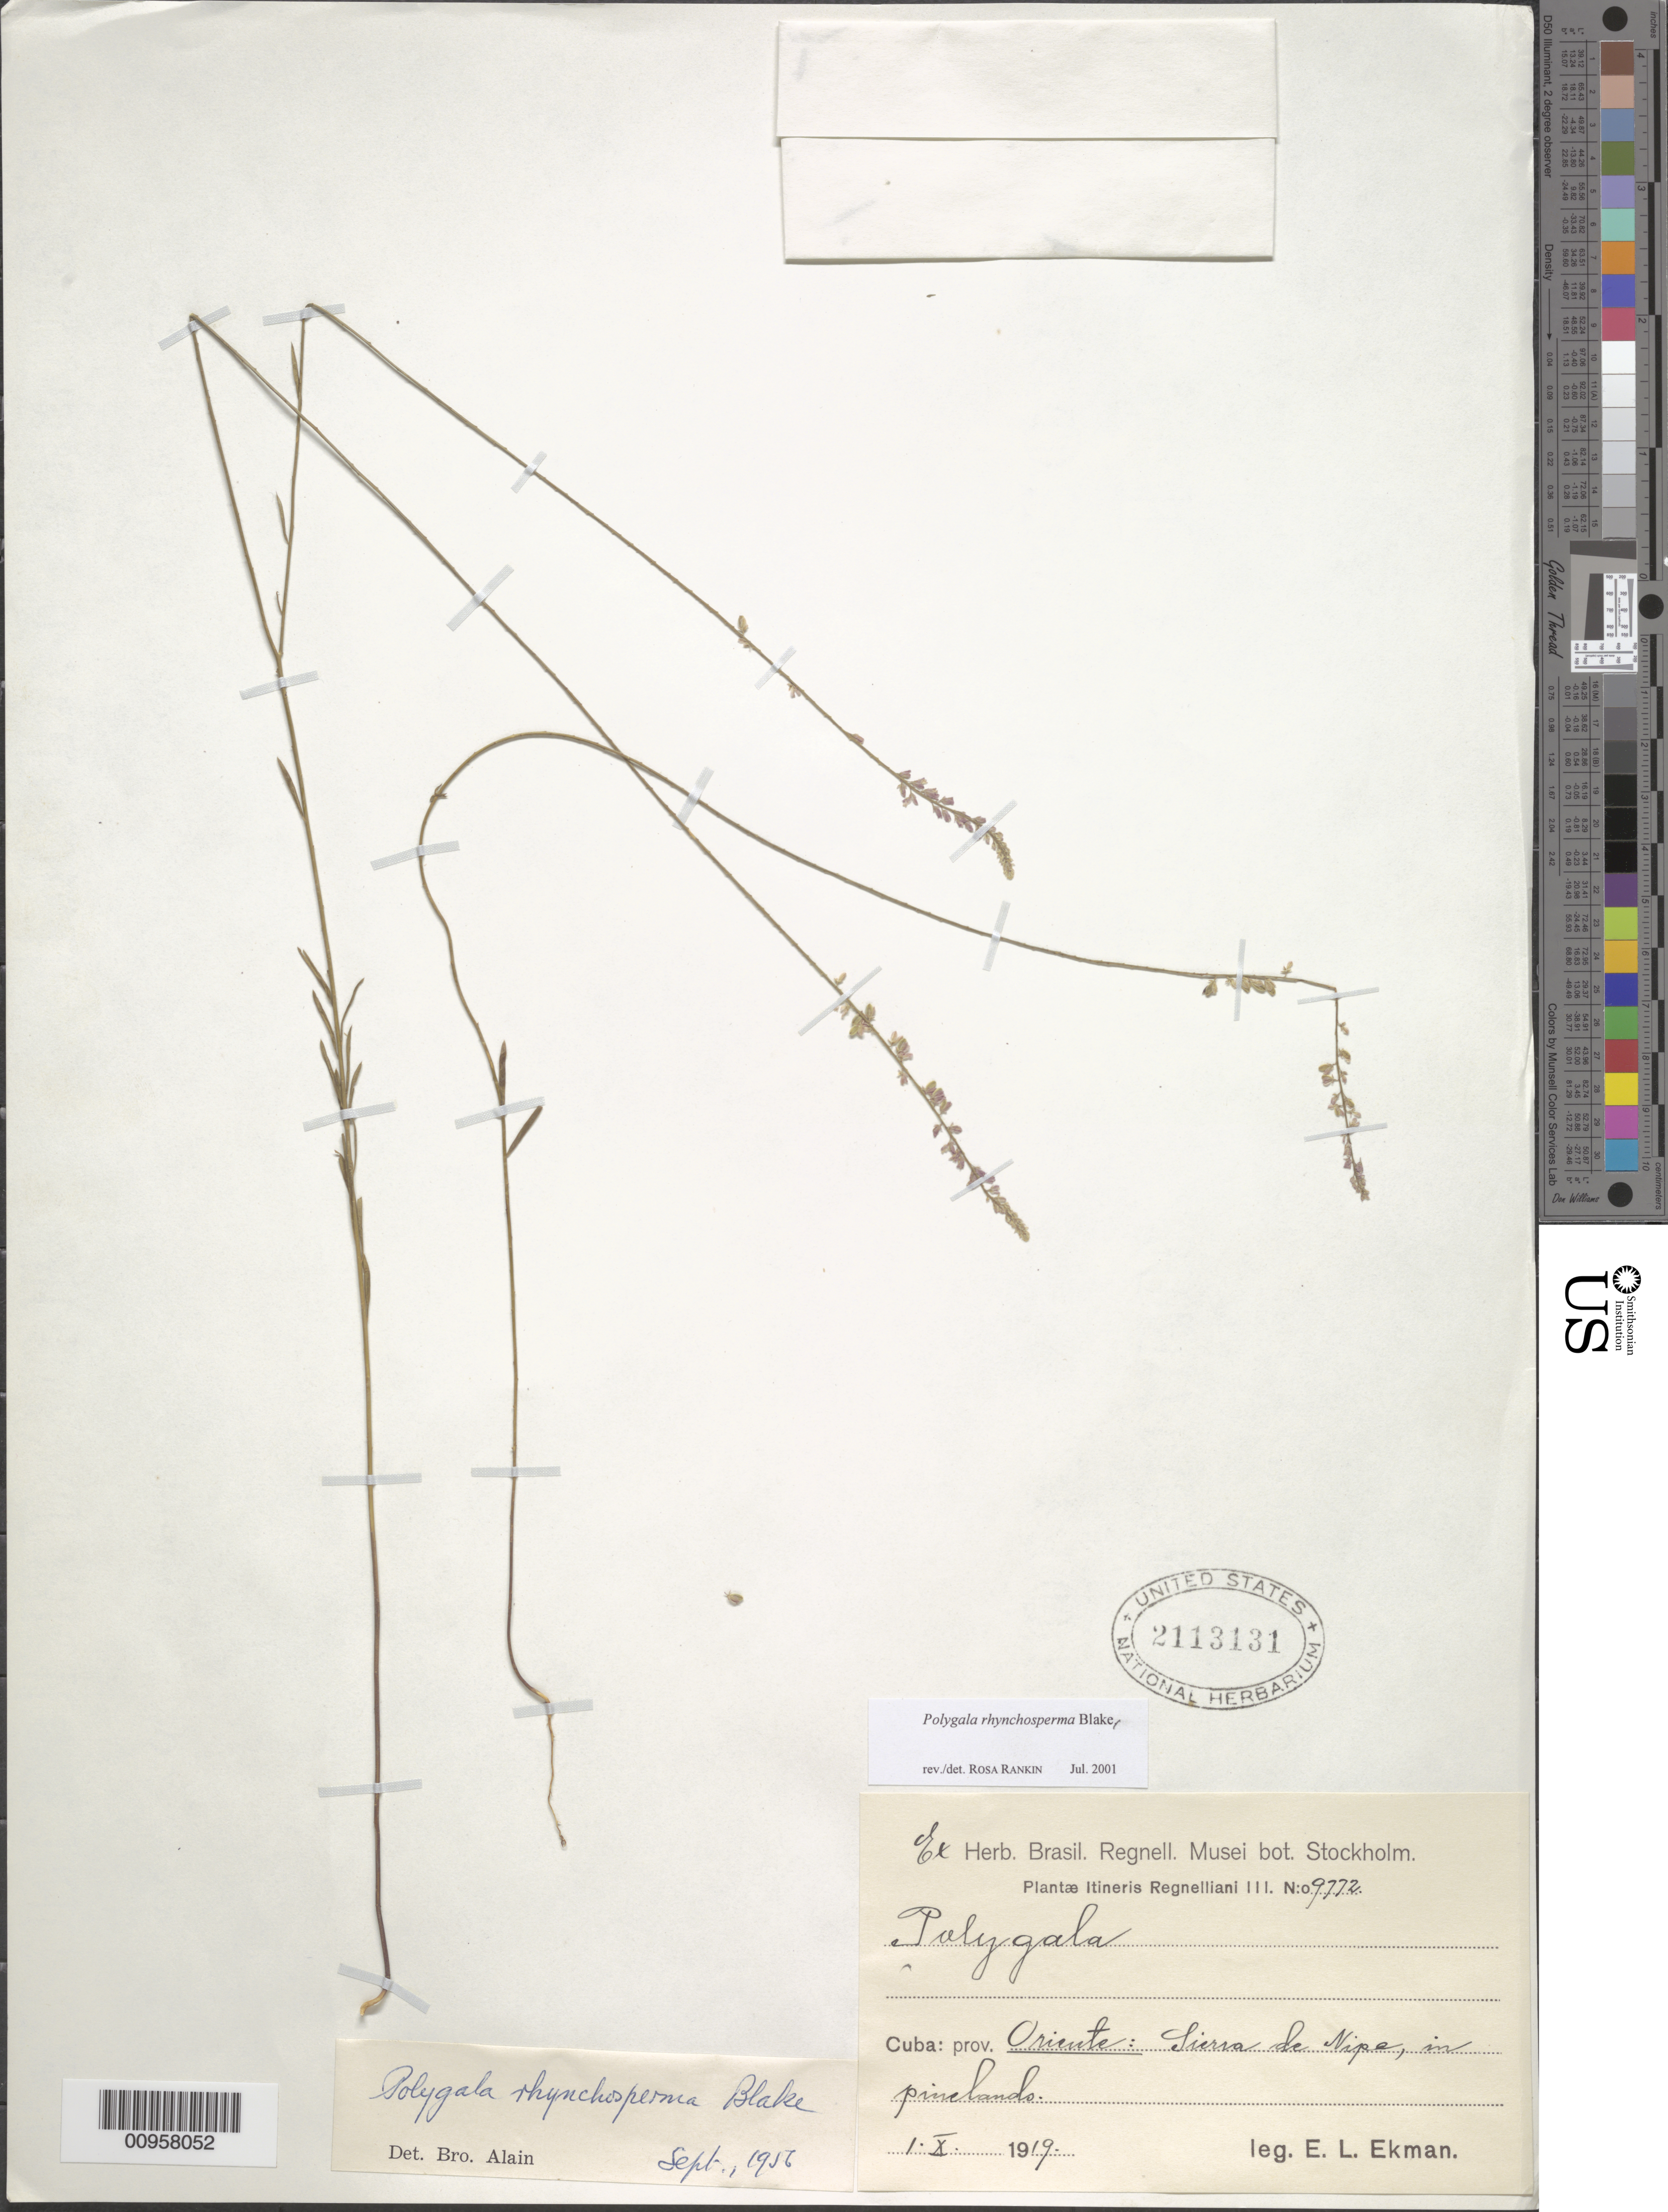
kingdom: Plantae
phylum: Tracheophyta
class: Magnoliopsida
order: Fabales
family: Polygalaceae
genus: Polygala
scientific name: Polygala rhynchosperma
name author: S.F. Blake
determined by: Rankin Rodriguez, Rosa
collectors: E. L. Ekman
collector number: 9772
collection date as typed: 01 Oct 1919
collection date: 1919-10-01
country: Cuba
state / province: Holguín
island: Cuba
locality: Sierra de Nipe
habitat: In pinelands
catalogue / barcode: US 2113131